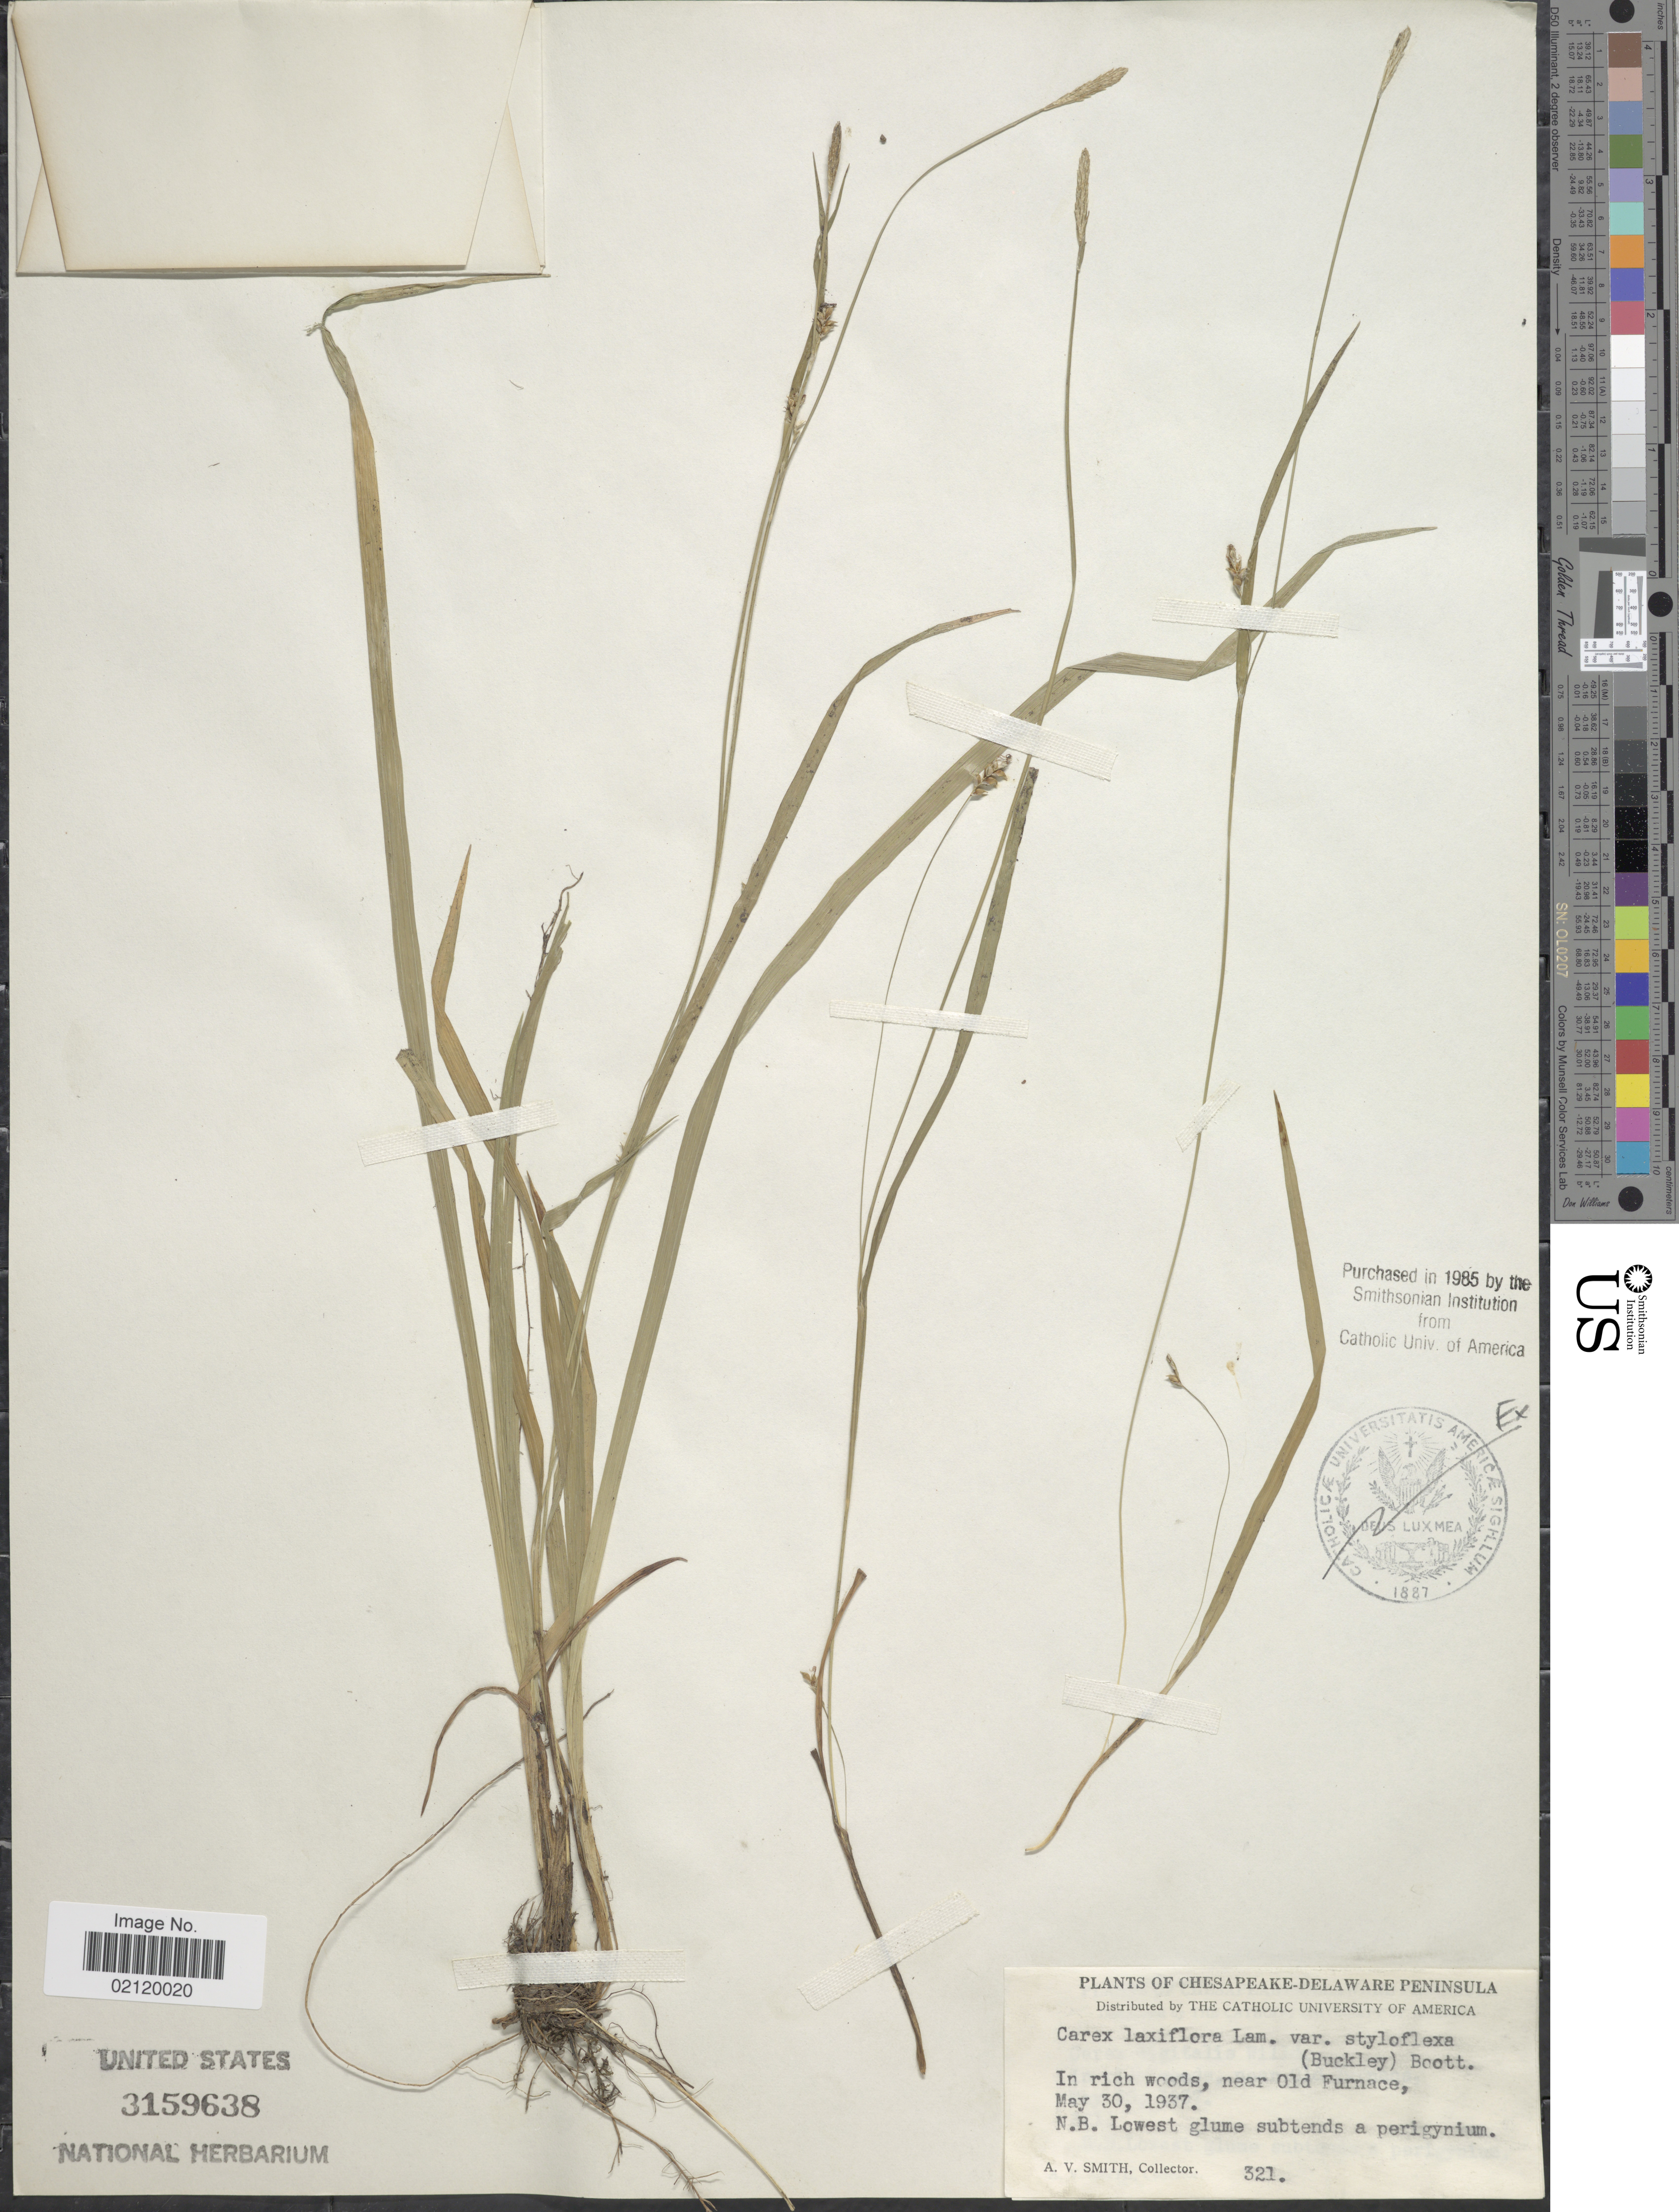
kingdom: Plantae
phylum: Tracheophyta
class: Liliopsida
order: Poales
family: Cyperaceae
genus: Carex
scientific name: Carex laxiflora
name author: Lam.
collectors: A. V. P. Smith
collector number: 321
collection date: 1937-05-30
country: United States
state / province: Delaware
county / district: Sussex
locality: Chesapeake-Delaware Peninsula. In rich woods, near Old Furnace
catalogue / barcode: US 3159638